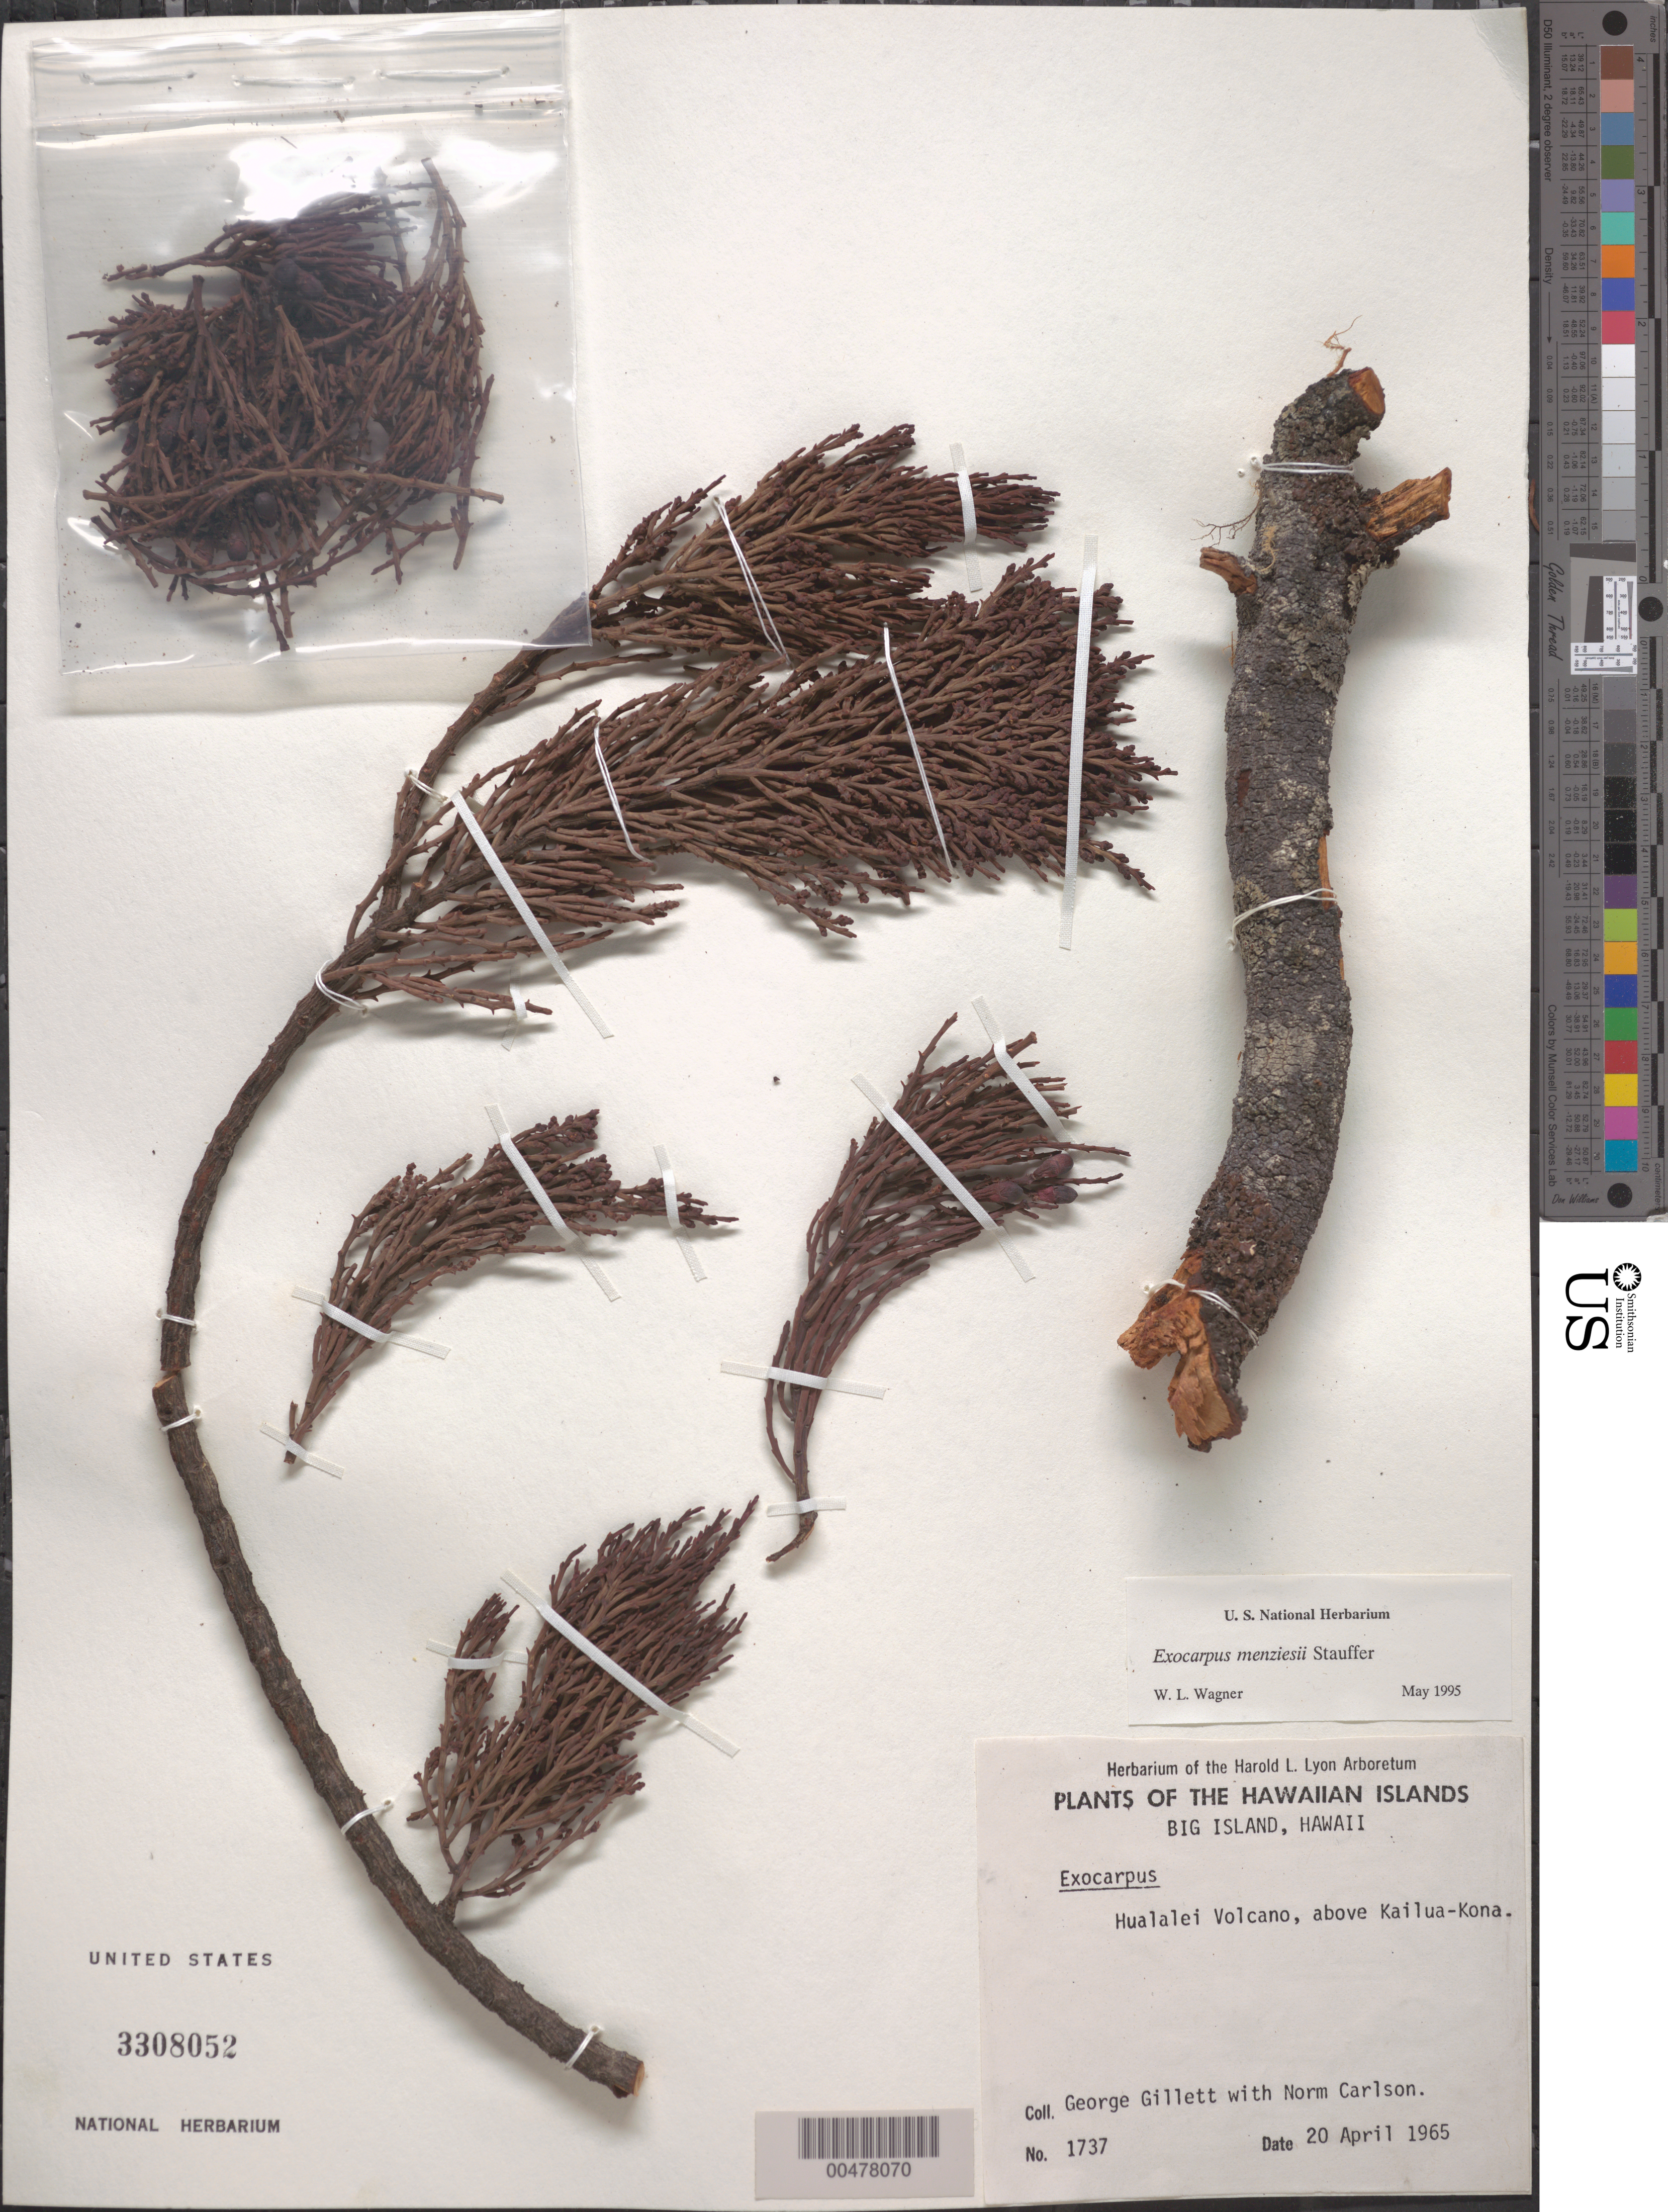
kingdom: Plantae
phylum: Tracheophyta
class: Magnoliopsida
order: Santalales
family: Santalaceae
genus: Exocarpos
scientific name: Exocarpos menziesii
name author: Stauffer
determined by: Wagner, W. L., (BOT), Smithsonian Institution - National Museum of Natural History (UNITED STATES)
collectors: G. Gillett & N. Carlson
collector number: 1737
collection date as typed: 20 Apr 1965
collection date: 1965-04-20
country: United States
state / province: Hawaii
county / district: Hawaii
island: Hawaii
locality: Hualalei Volcano, above Kailua-Kona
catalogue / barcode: US 3308052